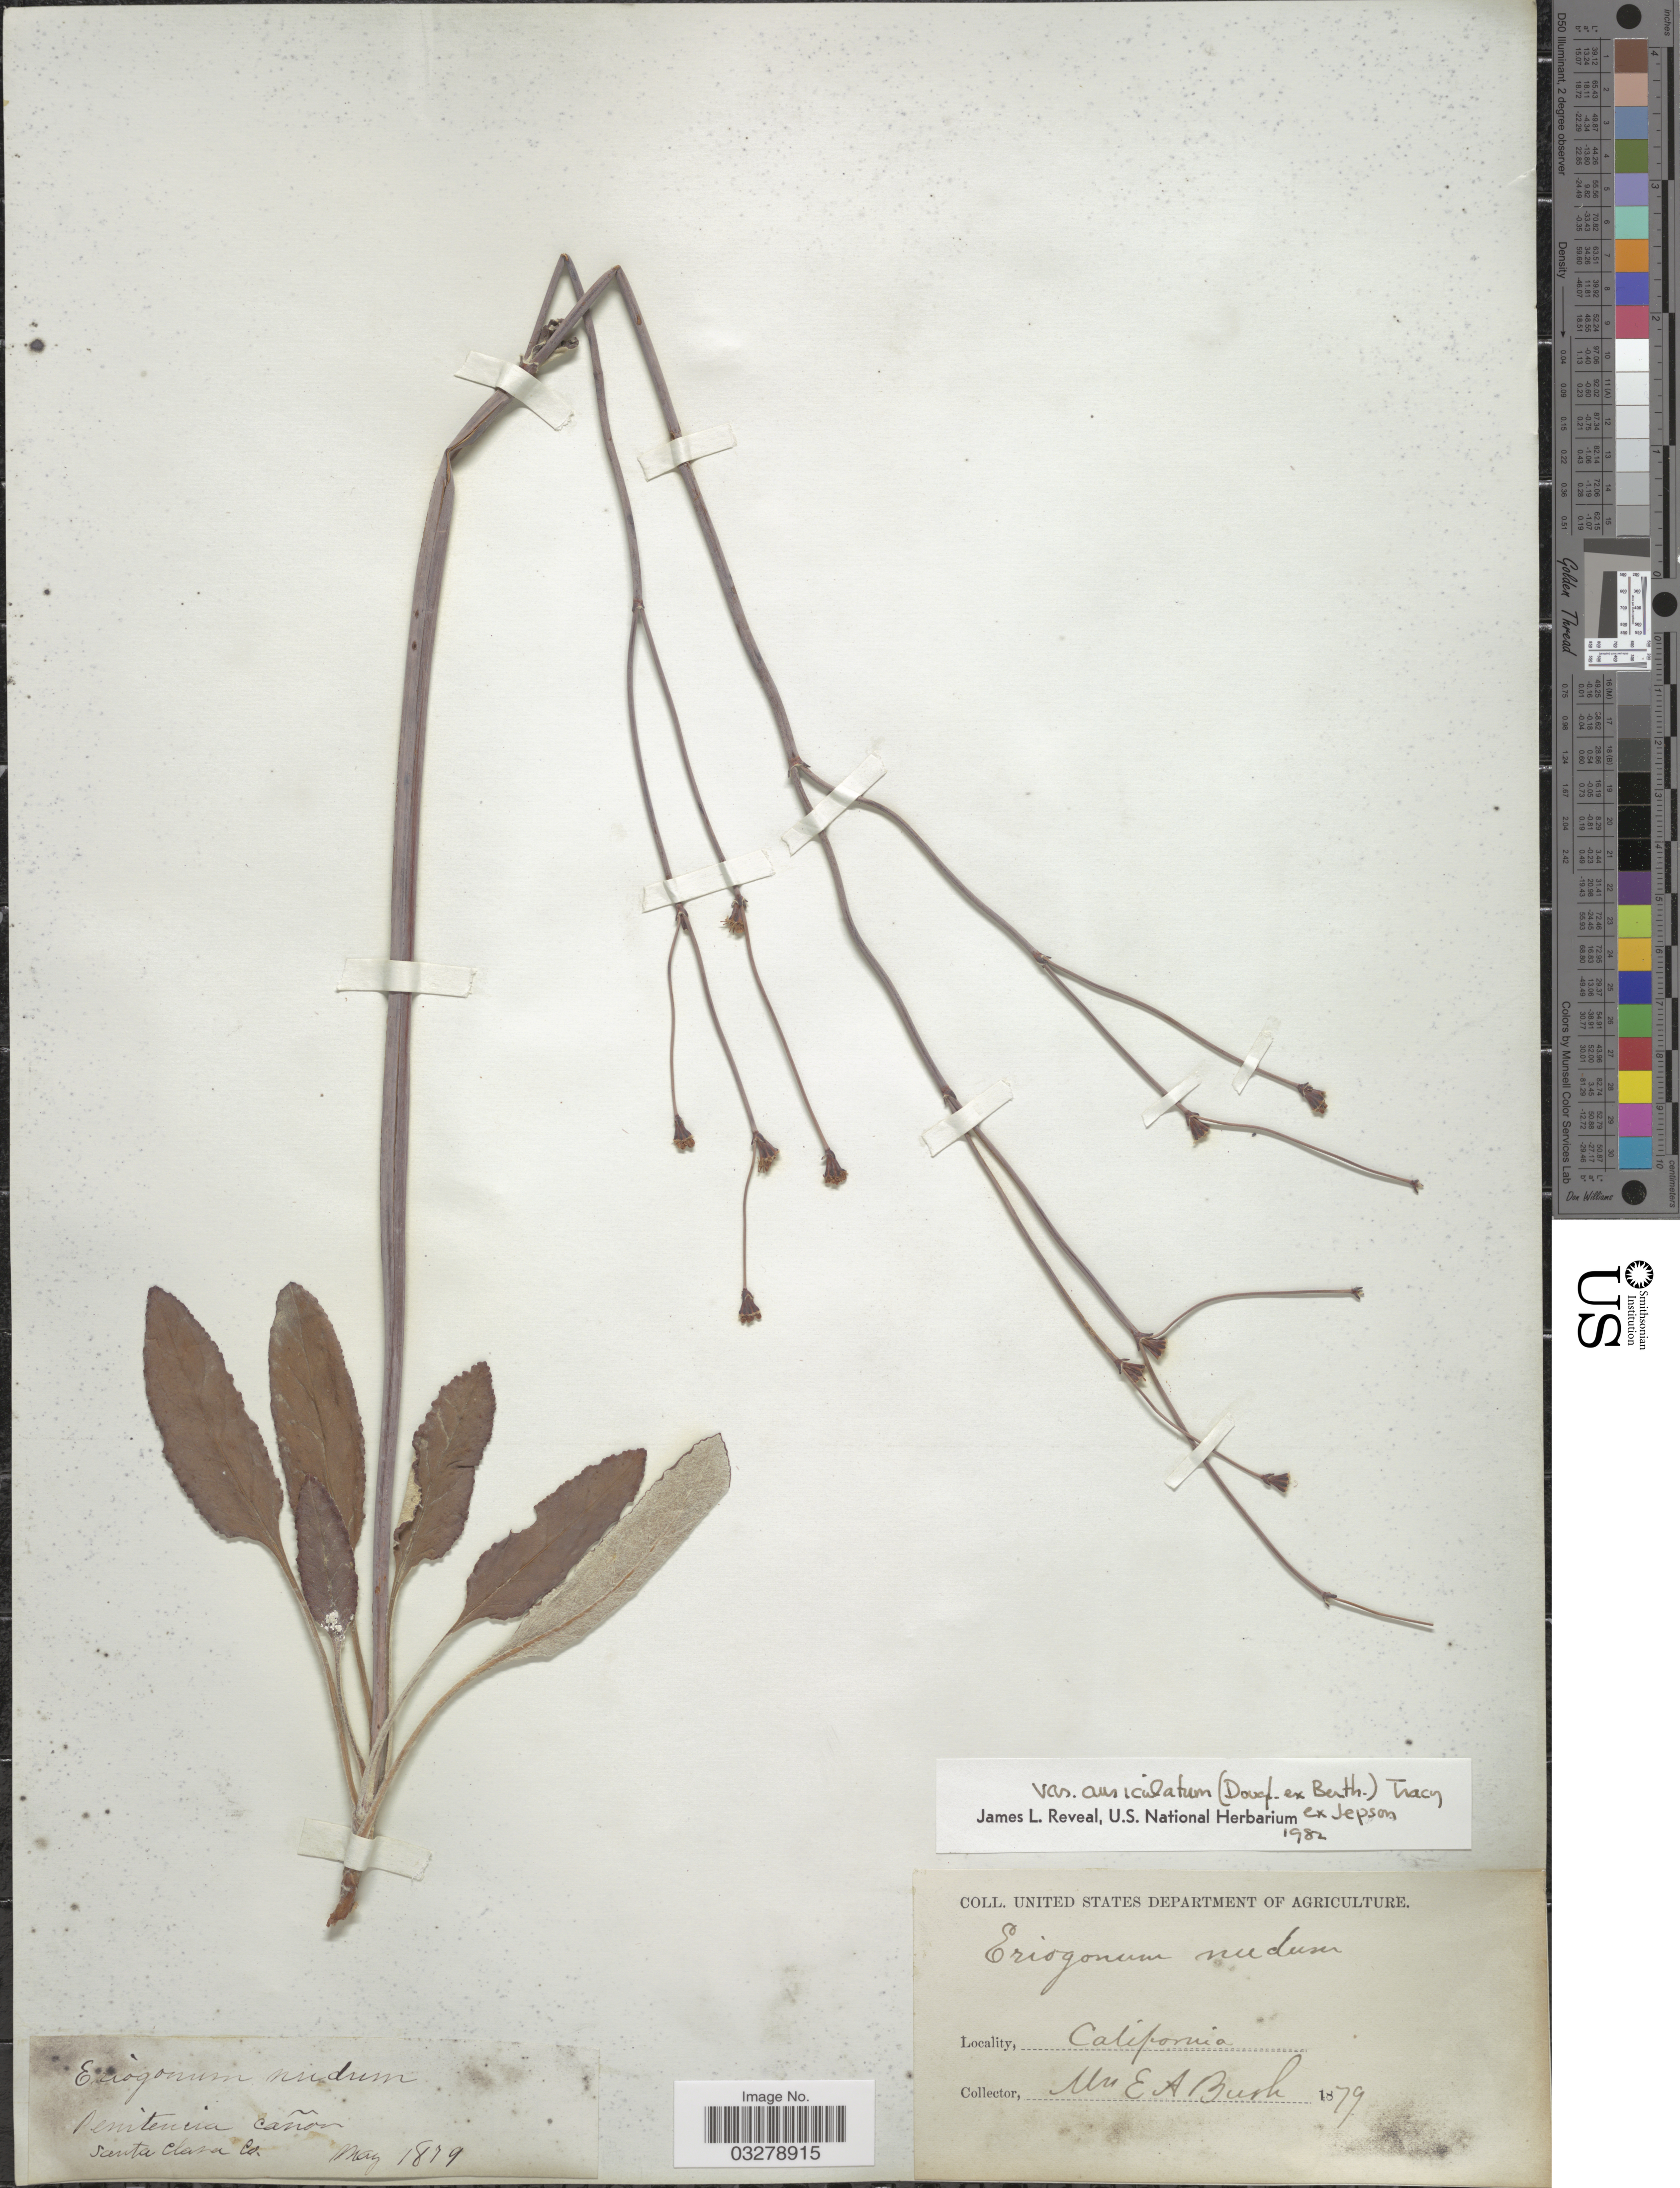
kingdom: Plantae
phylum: Tracheophyta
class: Magnoliopsida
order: Caryophyllales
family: Polygonaceae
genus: Eriogonum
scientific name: Eriogonum nudum var. auriculatum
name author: (Benth.) Tracy ex Jeps.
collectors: E. Bush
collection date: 1879-05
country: United States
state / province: California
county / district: Santa Clara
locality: Penitencia cañon, Santa Clara Co.